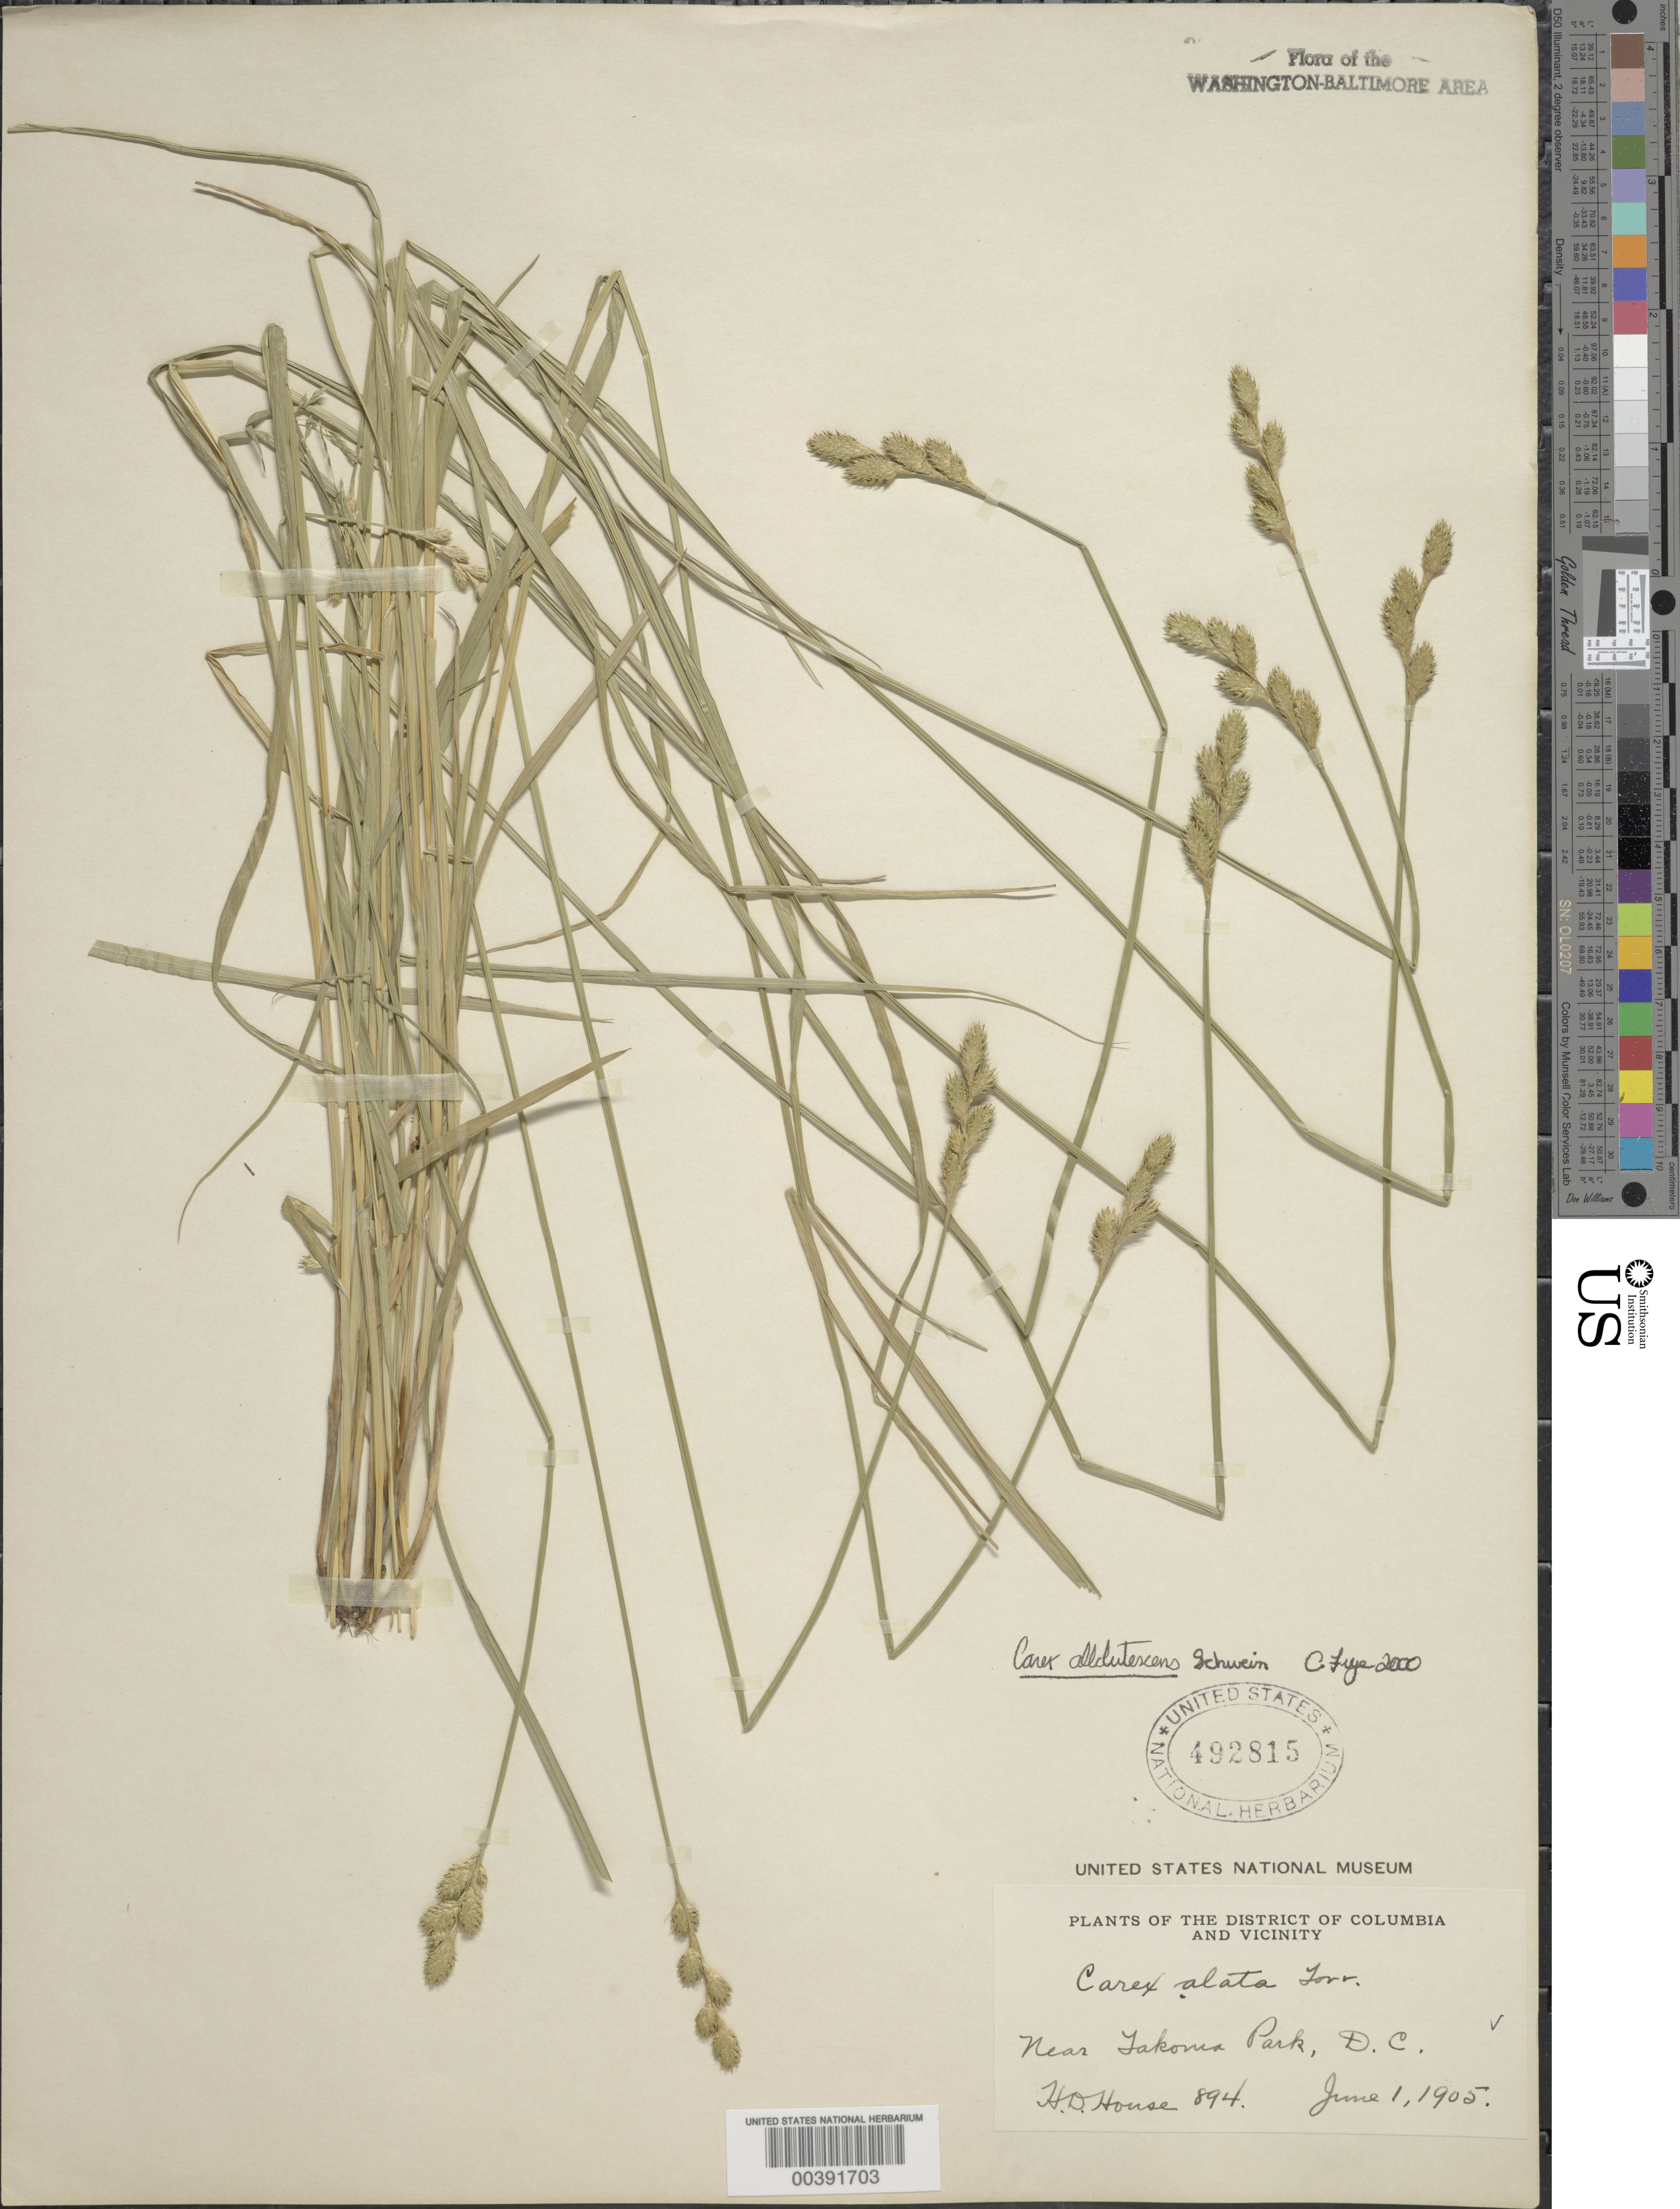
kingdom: Plantae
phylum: Tracheophyta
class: Liliopsida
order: Poales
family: Cyperaceae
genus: Carex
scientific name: Carex albolutescens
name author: Schwein.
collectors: H. D. House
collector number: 894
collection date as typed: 01 Jun 1905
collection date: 1905-06-01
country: United States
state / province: District of Columbia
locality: Takoma Park vicinity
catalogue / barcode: US 492815